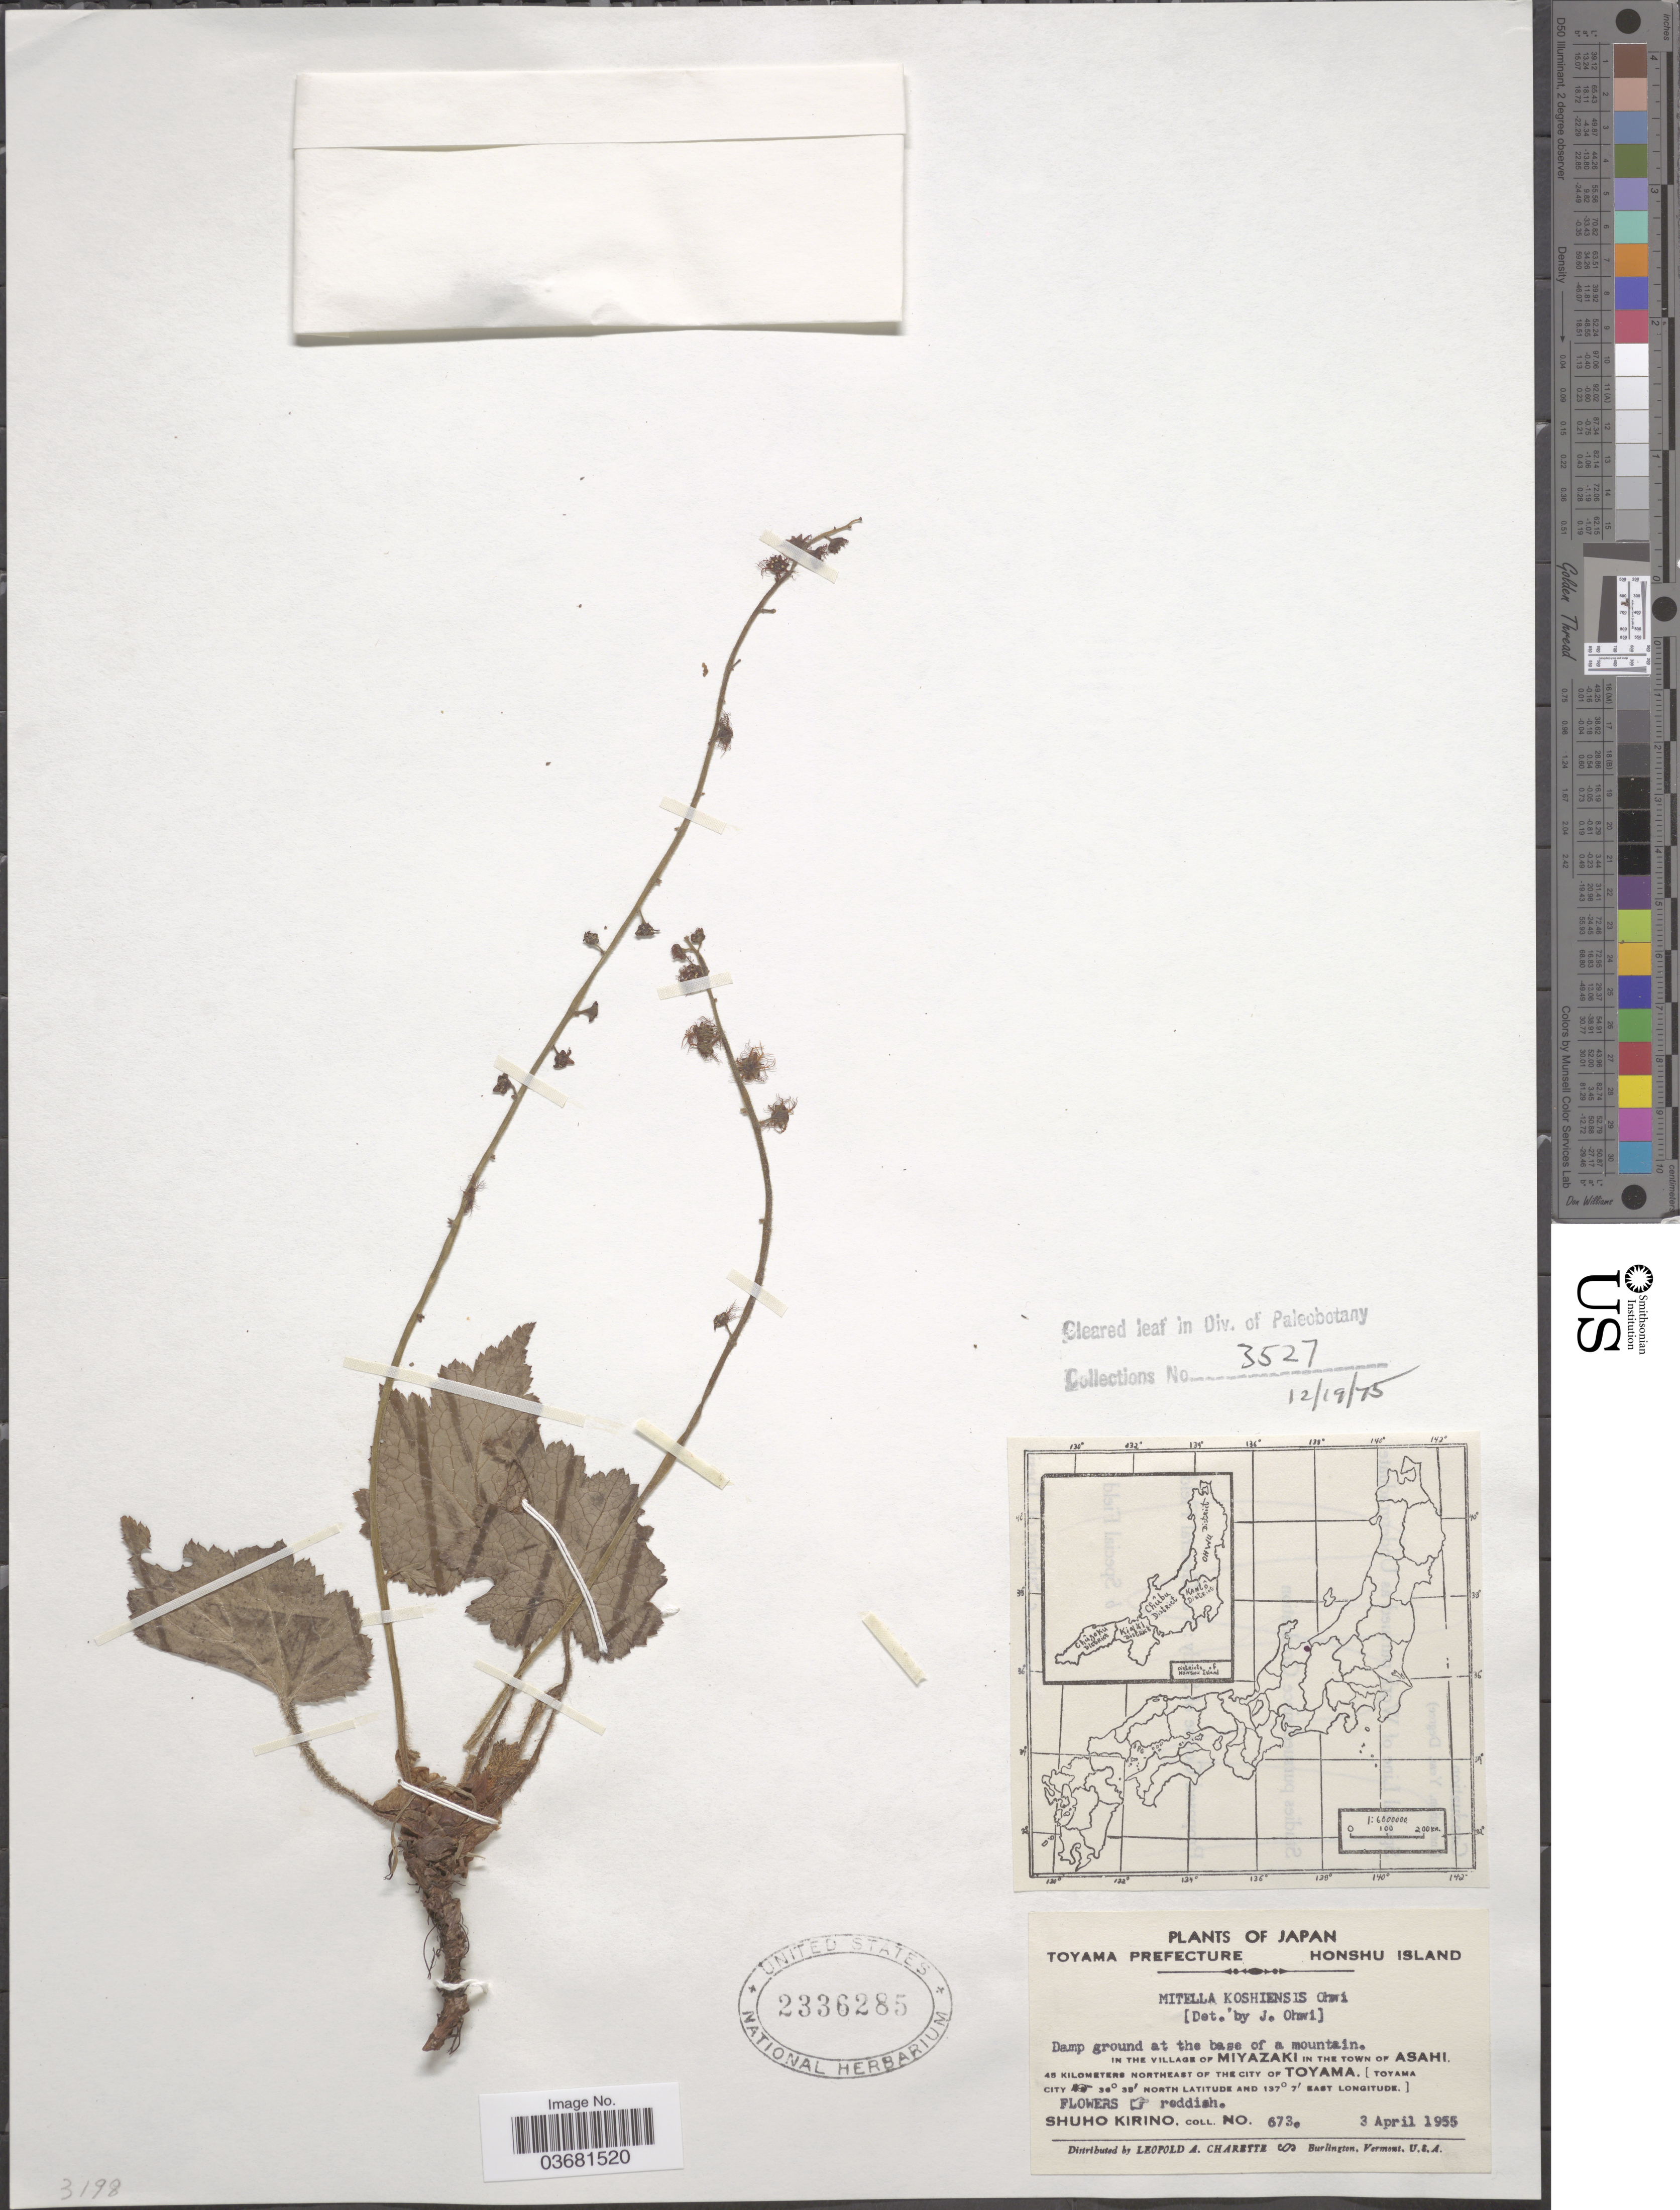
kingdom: Plantae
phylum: Tracheophyta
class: Magnoliopsida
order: Saxifragales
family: Saxifragaceae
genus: Mitella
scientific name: Mitella koshiensis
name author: Ohwi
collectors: S. Kirino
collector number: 673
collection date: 1955-04-03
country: Japan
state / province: Toyama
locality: Toyama Prefecture. Honshu Island. Damp ground at the base of a mountain. In the village of Miyazaki in the town of Asahi. 45 kilometers northeast of the city of Toyama.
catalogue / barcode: US 2336285